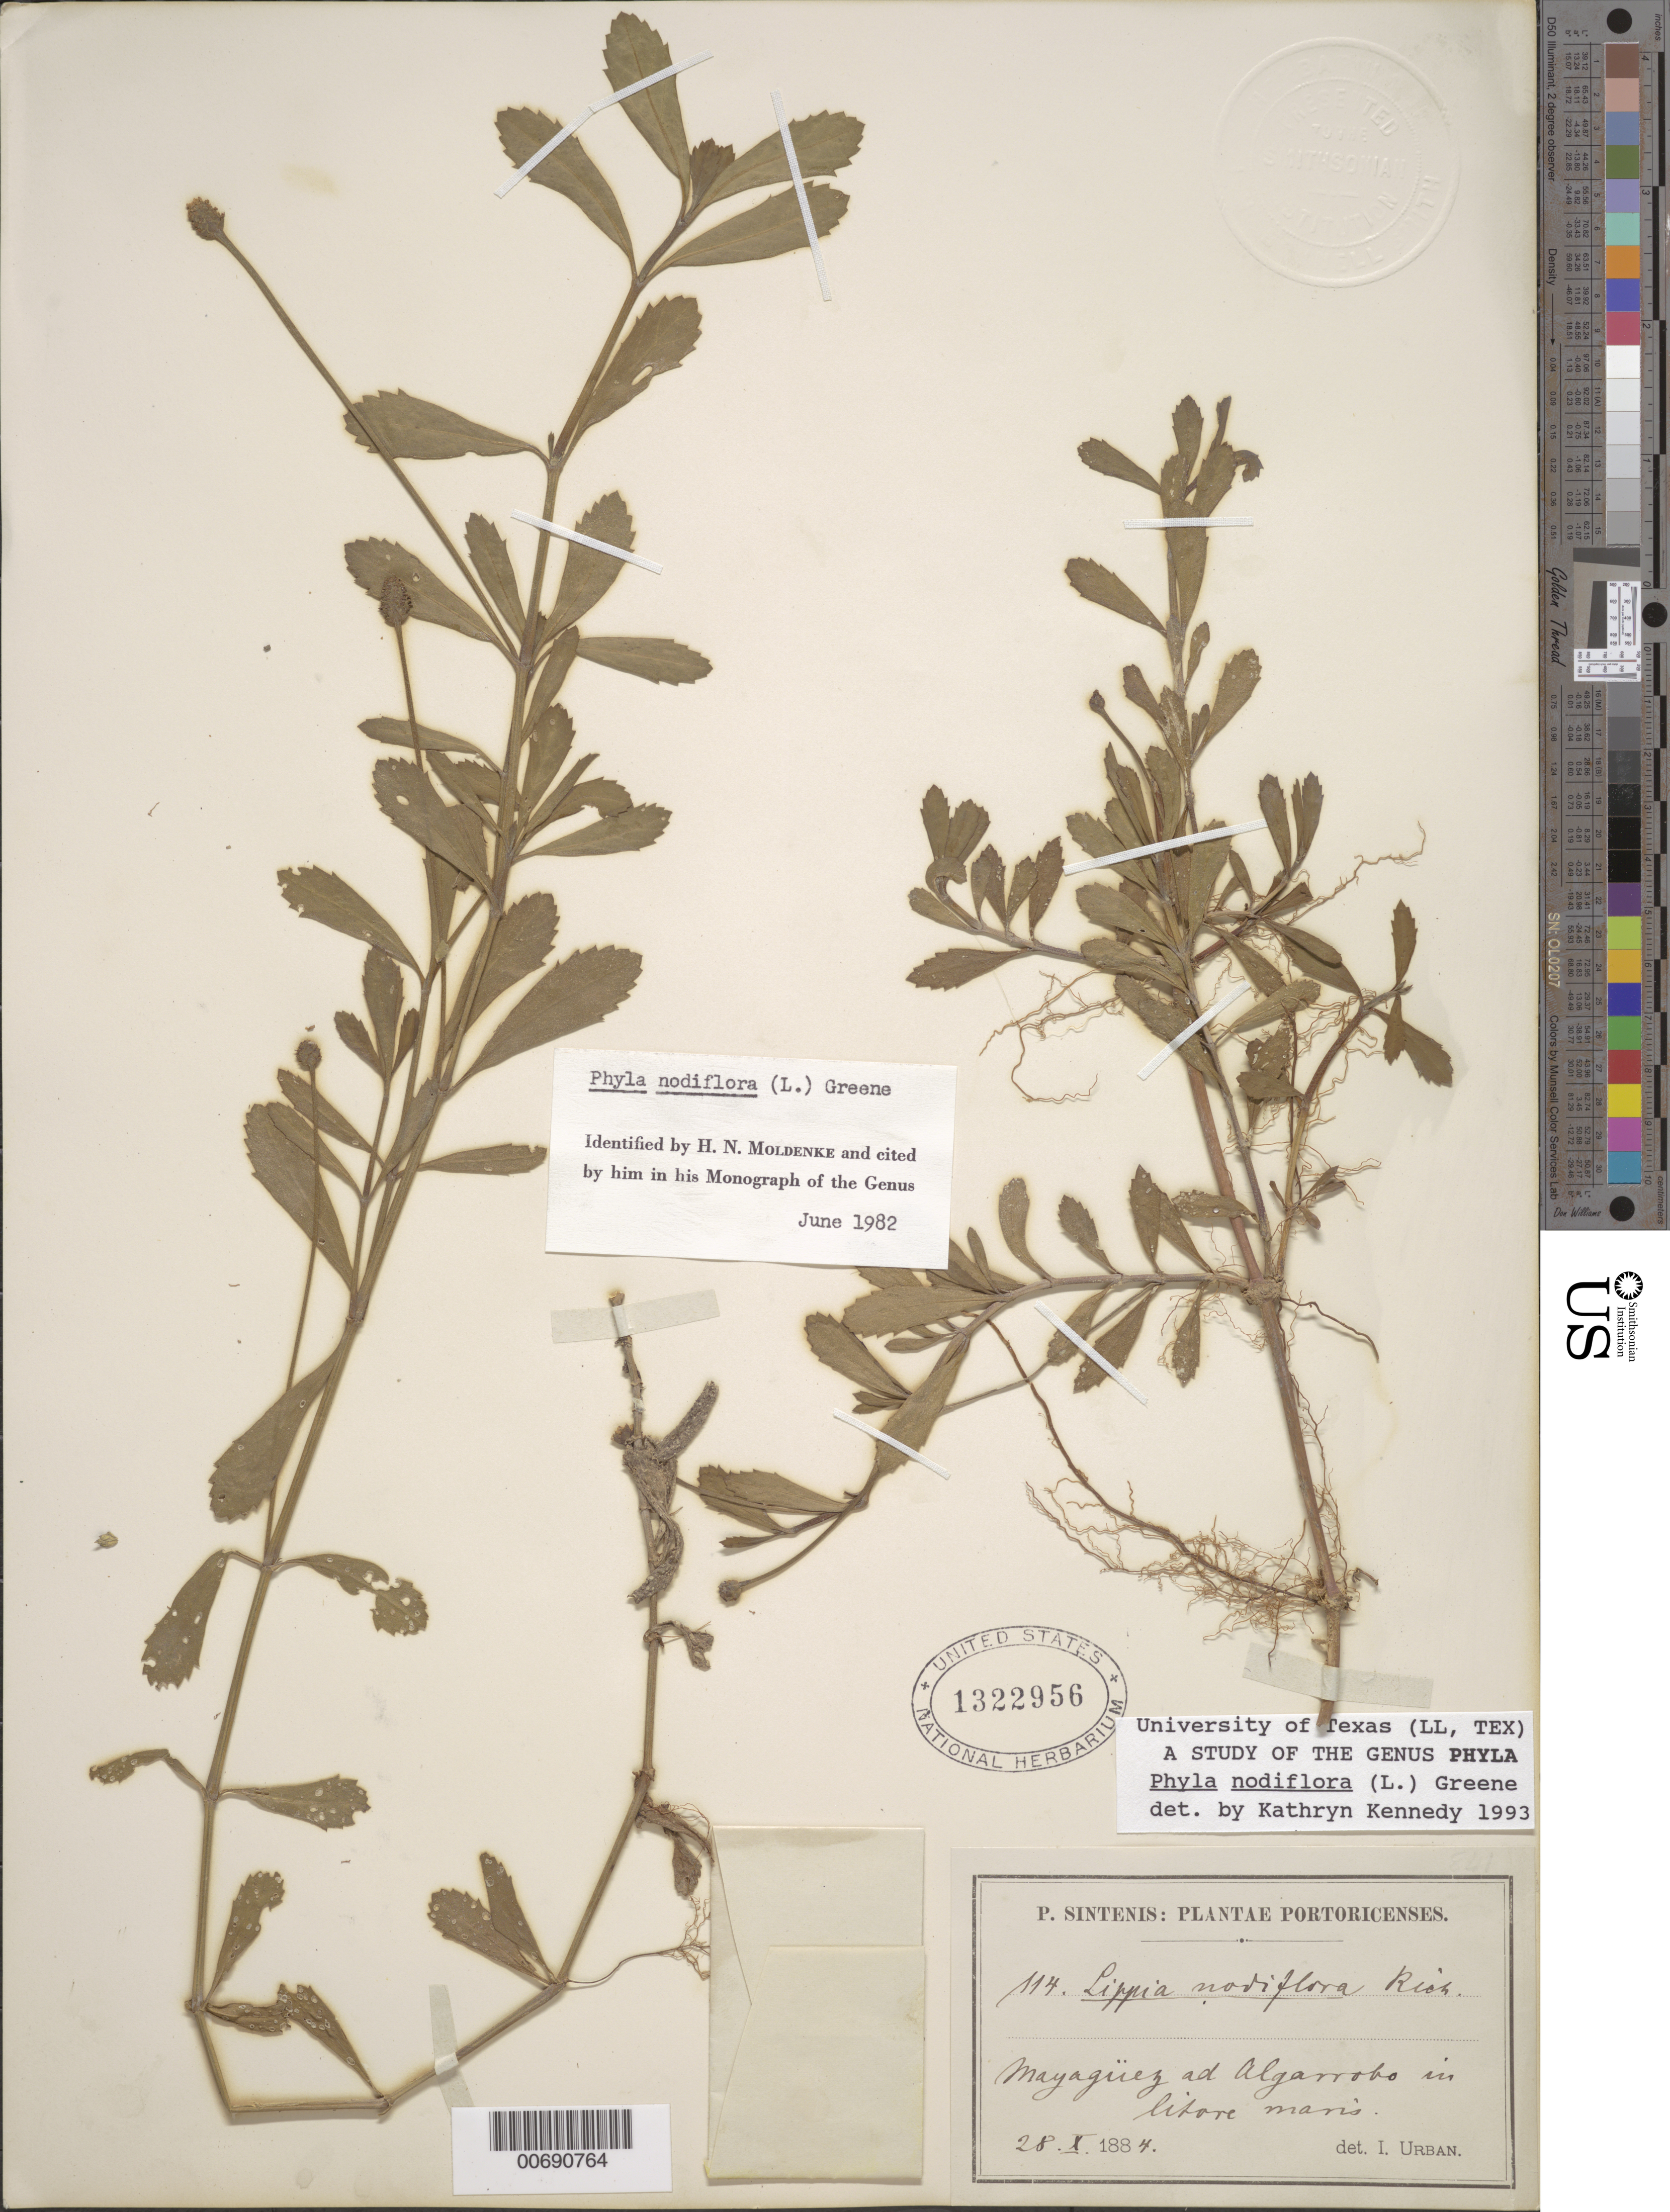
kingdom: Plantae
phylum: Tracheophyta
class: Magnoliopsida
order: Lamiales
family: Verbenaceae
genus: Lippia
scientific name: Lippia nodiflora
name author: (L.) L.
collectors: P. Sintenis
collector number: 114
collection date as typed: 28 Oct 1884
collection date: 1884-10-28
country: Puerto Rico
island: Greater Antilles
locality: Mayaguez ad Algarrobo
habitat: in litore maris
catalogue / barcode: US 1322956